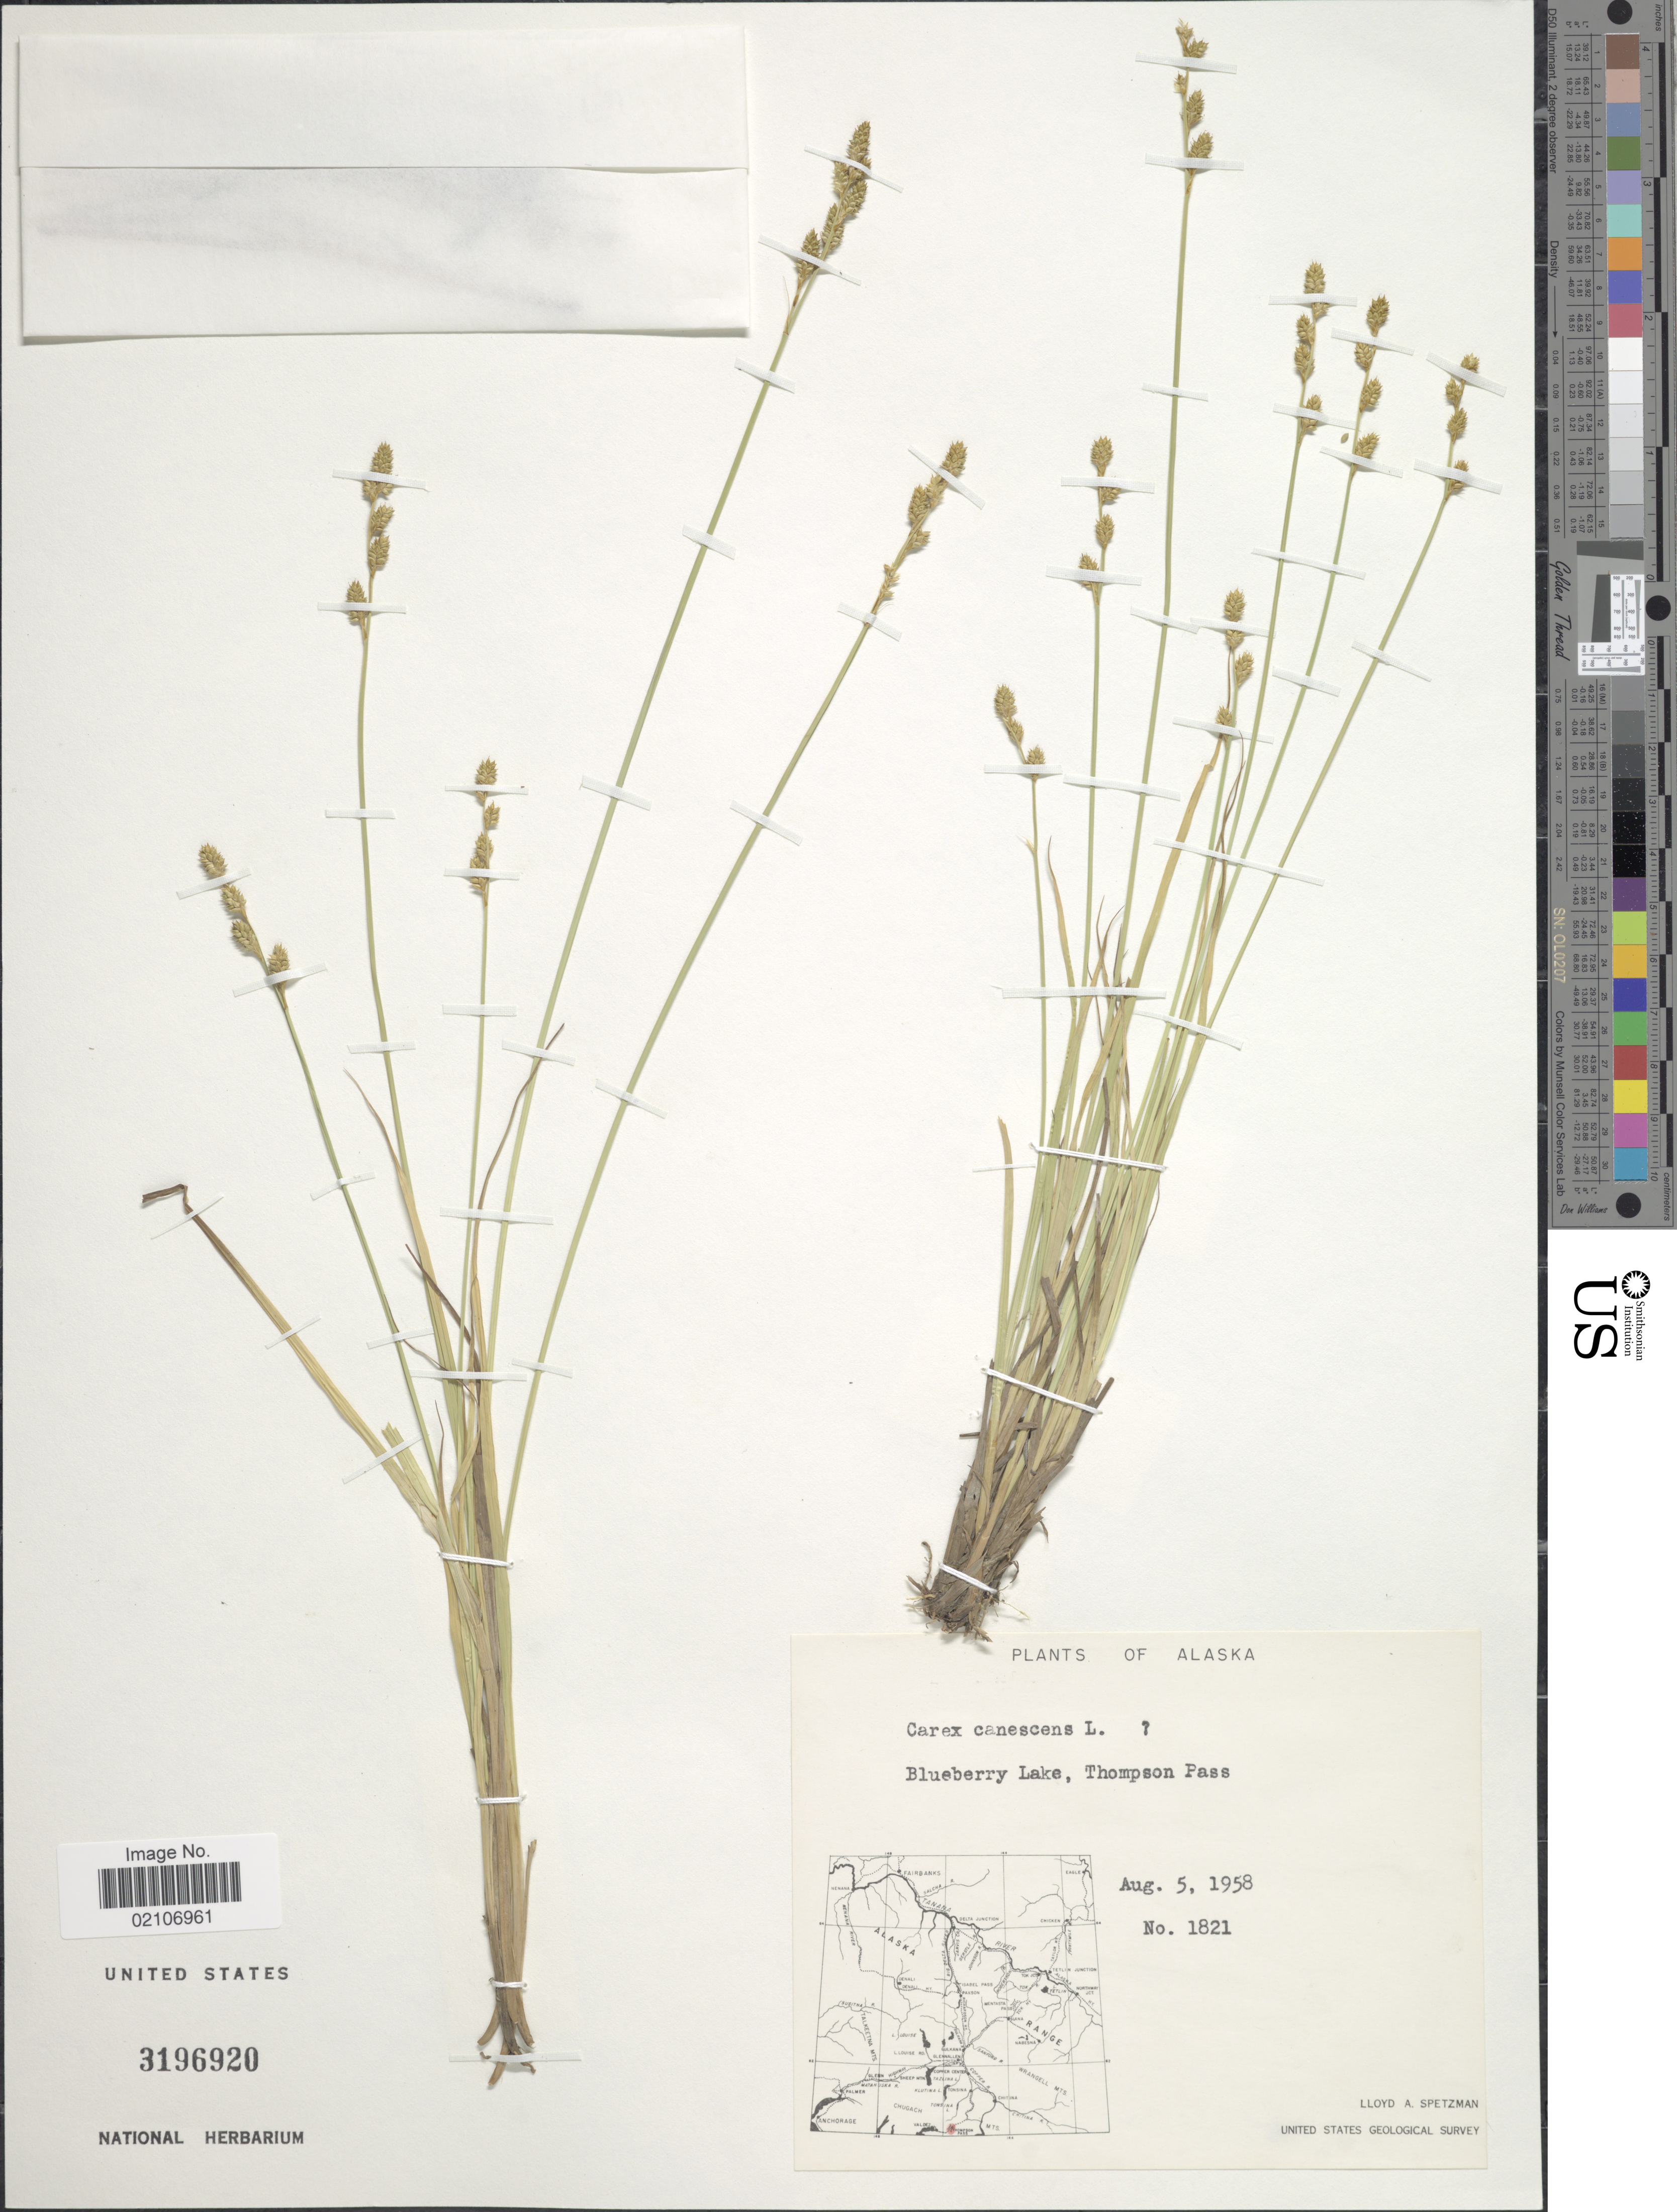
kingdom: Plantae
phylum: Tracheophyta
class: Liliopsida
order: Poales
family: Cyperaceae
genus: Carex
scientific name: Carex canescens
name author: L.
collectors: L. Spetzman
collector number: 1821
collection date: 1958-08-05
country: United States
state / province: Alaska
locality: Alaska, Blueberry Lake, Thompson Pass.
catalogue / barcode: US 3196920